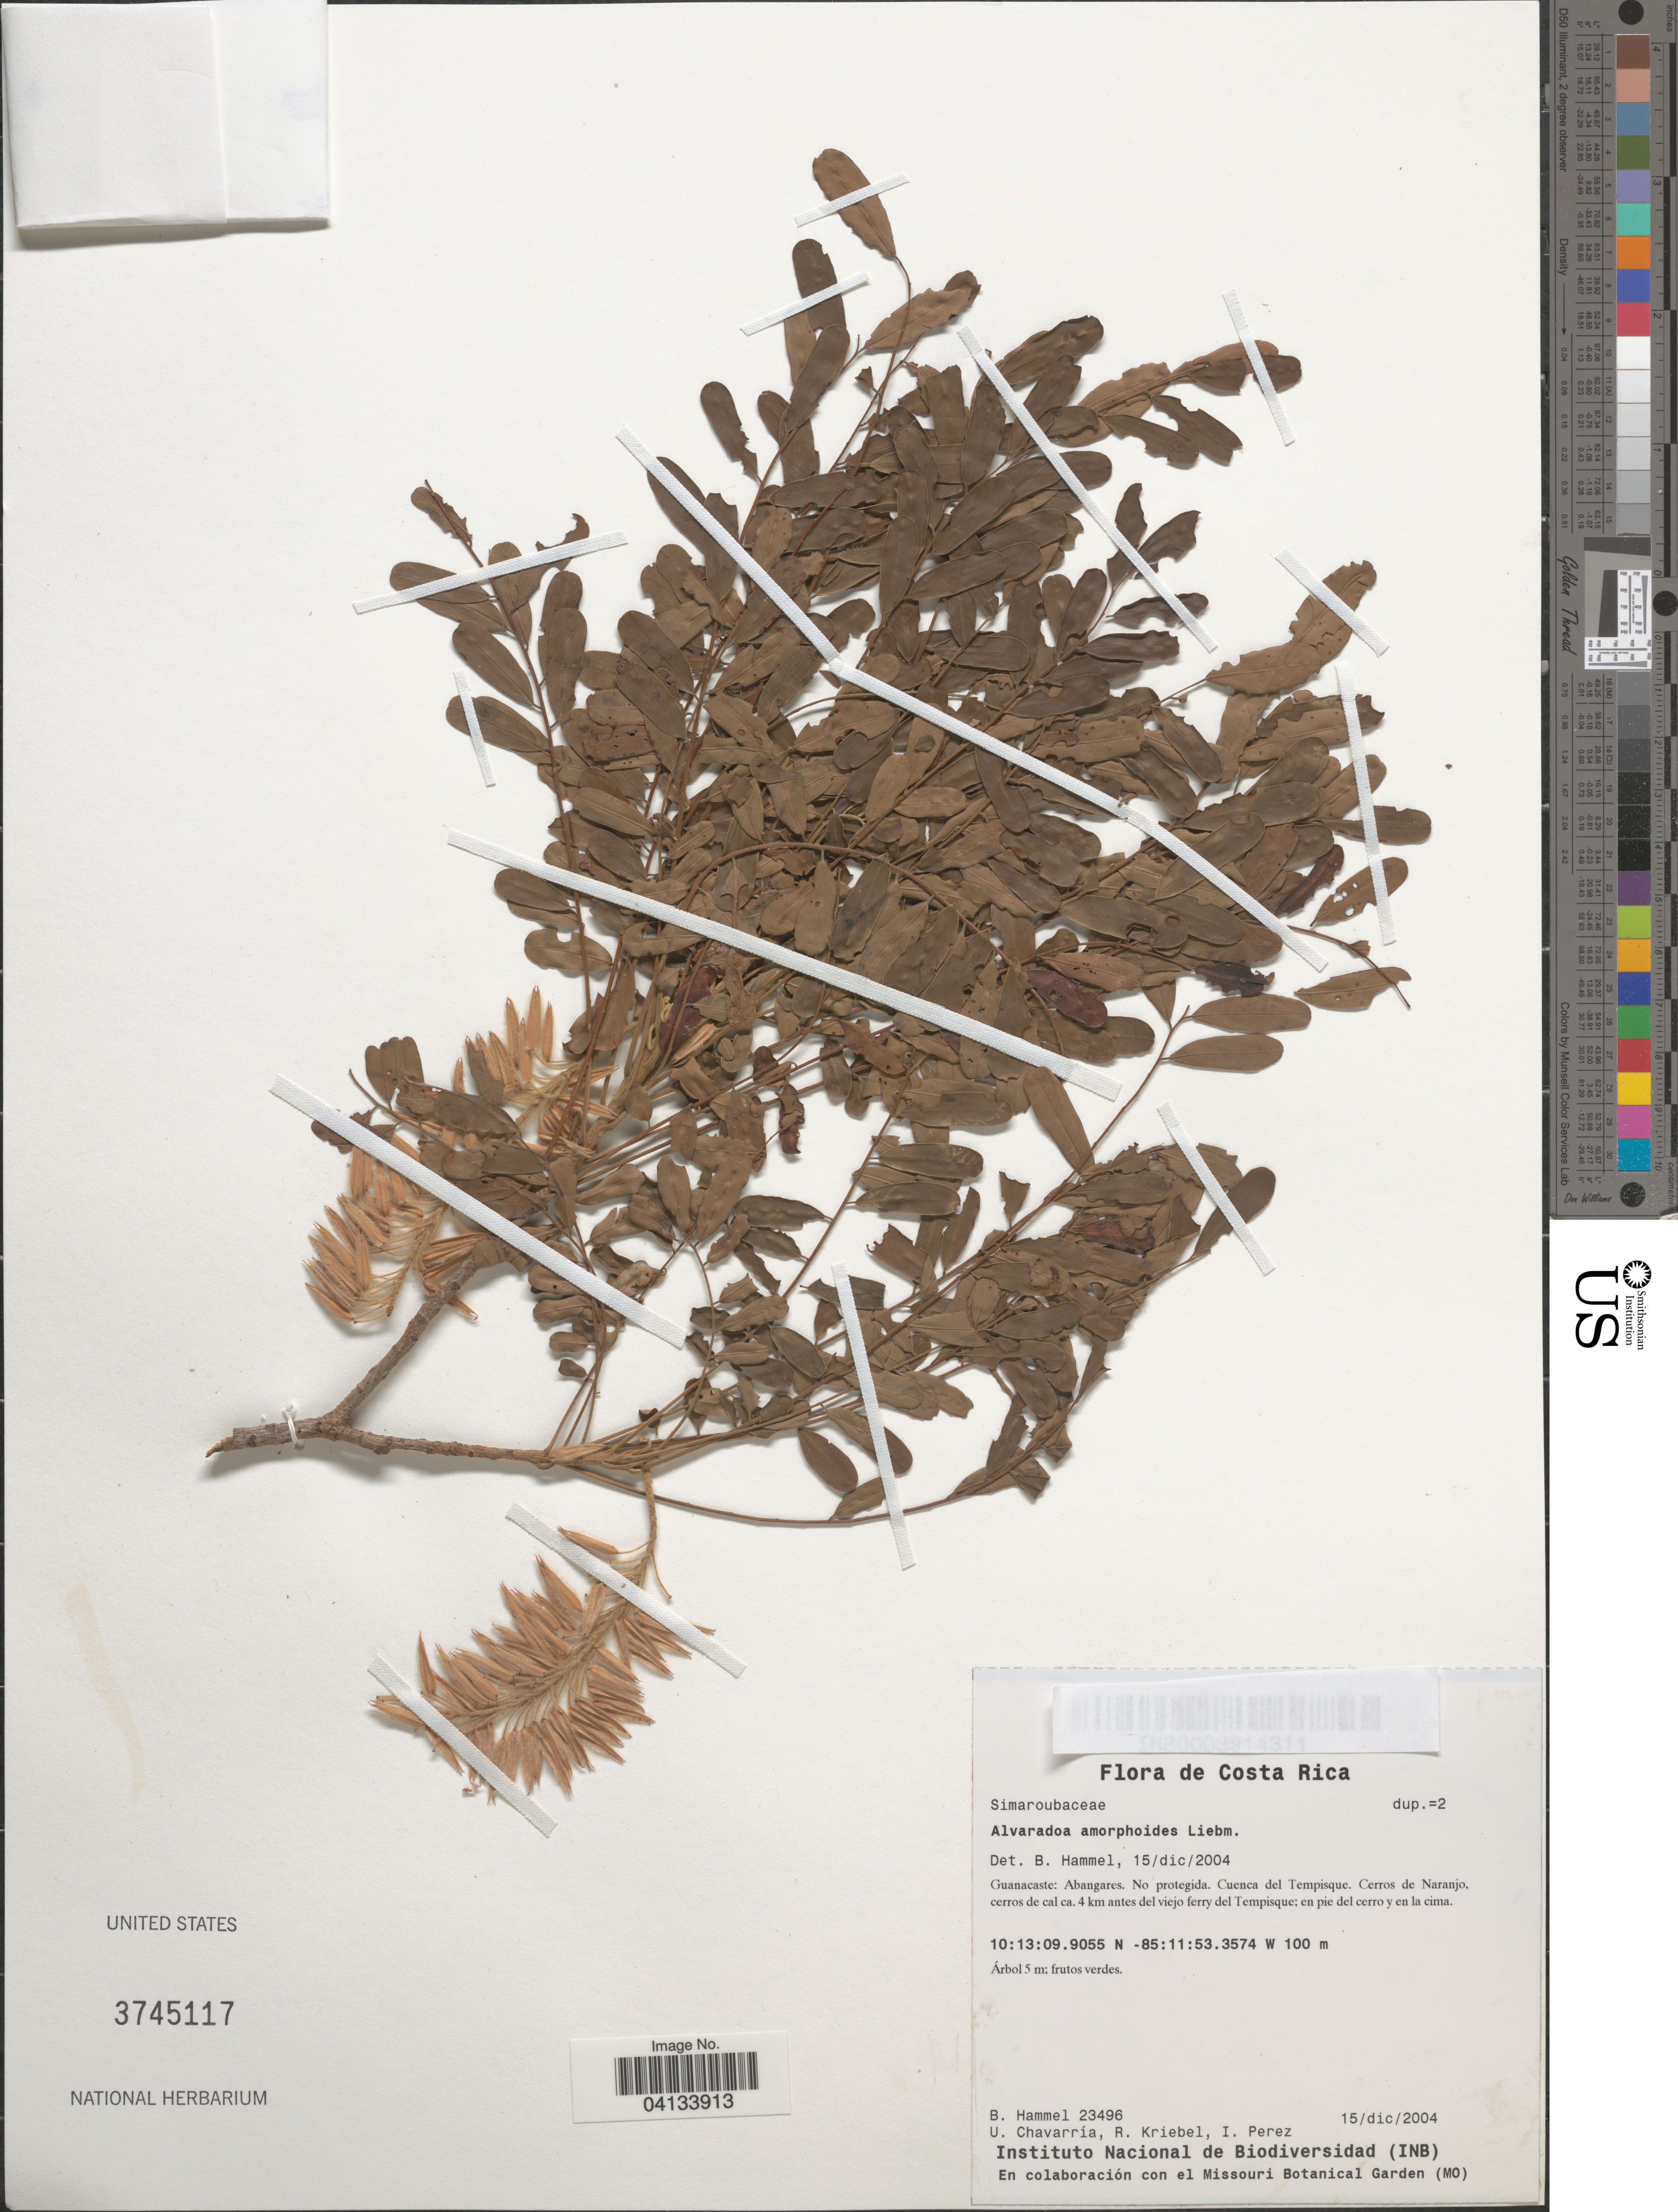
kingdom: Plantae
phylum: Tracheophyta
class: Magnoliopsida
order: Picramniales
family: Picramniaceae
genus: Alvaradoa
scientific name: Alvaradoa amorphoides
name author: Liebm.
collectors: B. Hammel, U. Chavarría, R. Kriebel & I. Pérez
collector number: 23496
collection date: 2004-12-15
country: Costa Rica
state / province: Guanacaste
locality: Abangares. No protegida. Cuenca del Tempisque. Cerros de Naranjo, cerros de cal ca. 4 km antes del viejo ferry del Tempisque; en pie del cerro y en la cima.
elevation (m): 100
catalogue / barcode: US 3745117